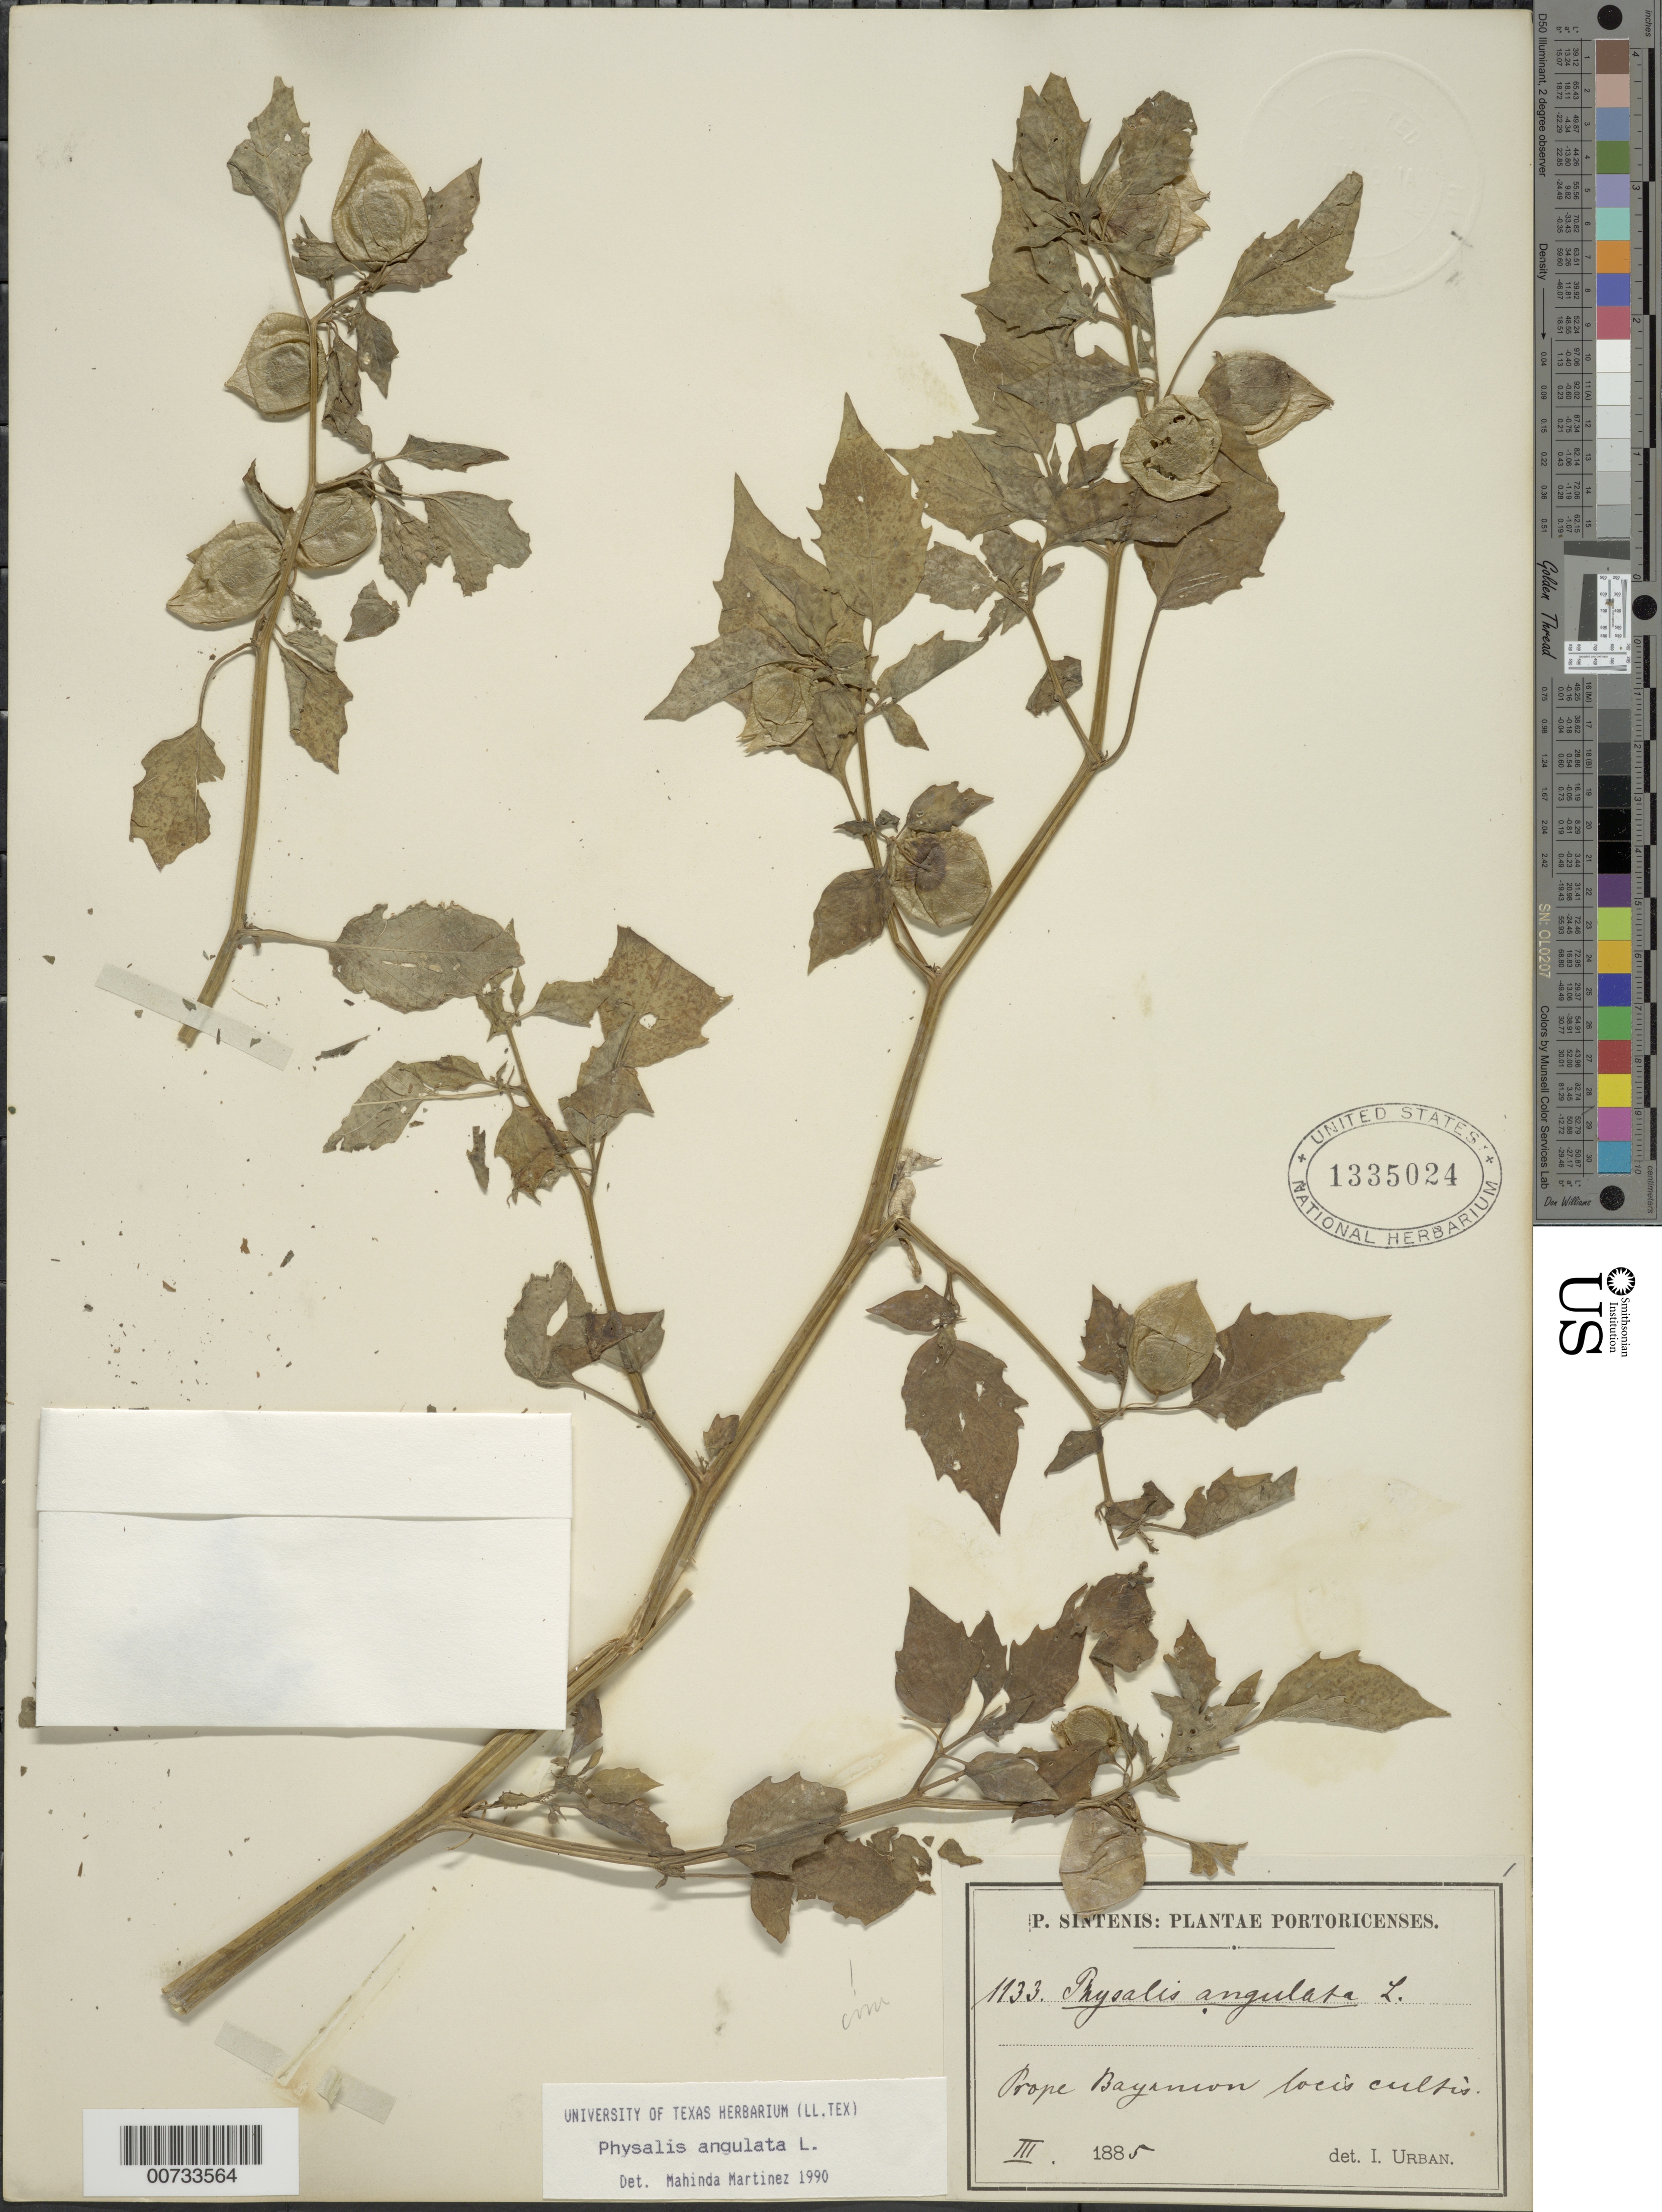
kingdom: Plantae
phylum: Tracheophyta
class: Magnoliopsida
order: Solanales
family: Solanaceae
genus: Physalis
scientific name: Physalis angulata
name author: L.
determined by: Martinez, M.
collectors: P. Sintenis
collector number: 1133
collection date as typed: Mar 1885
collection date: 1885-03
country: Puerto Rico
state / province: Bayamón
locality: Bayamon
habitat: Locis cultis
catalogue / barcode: US 1335024